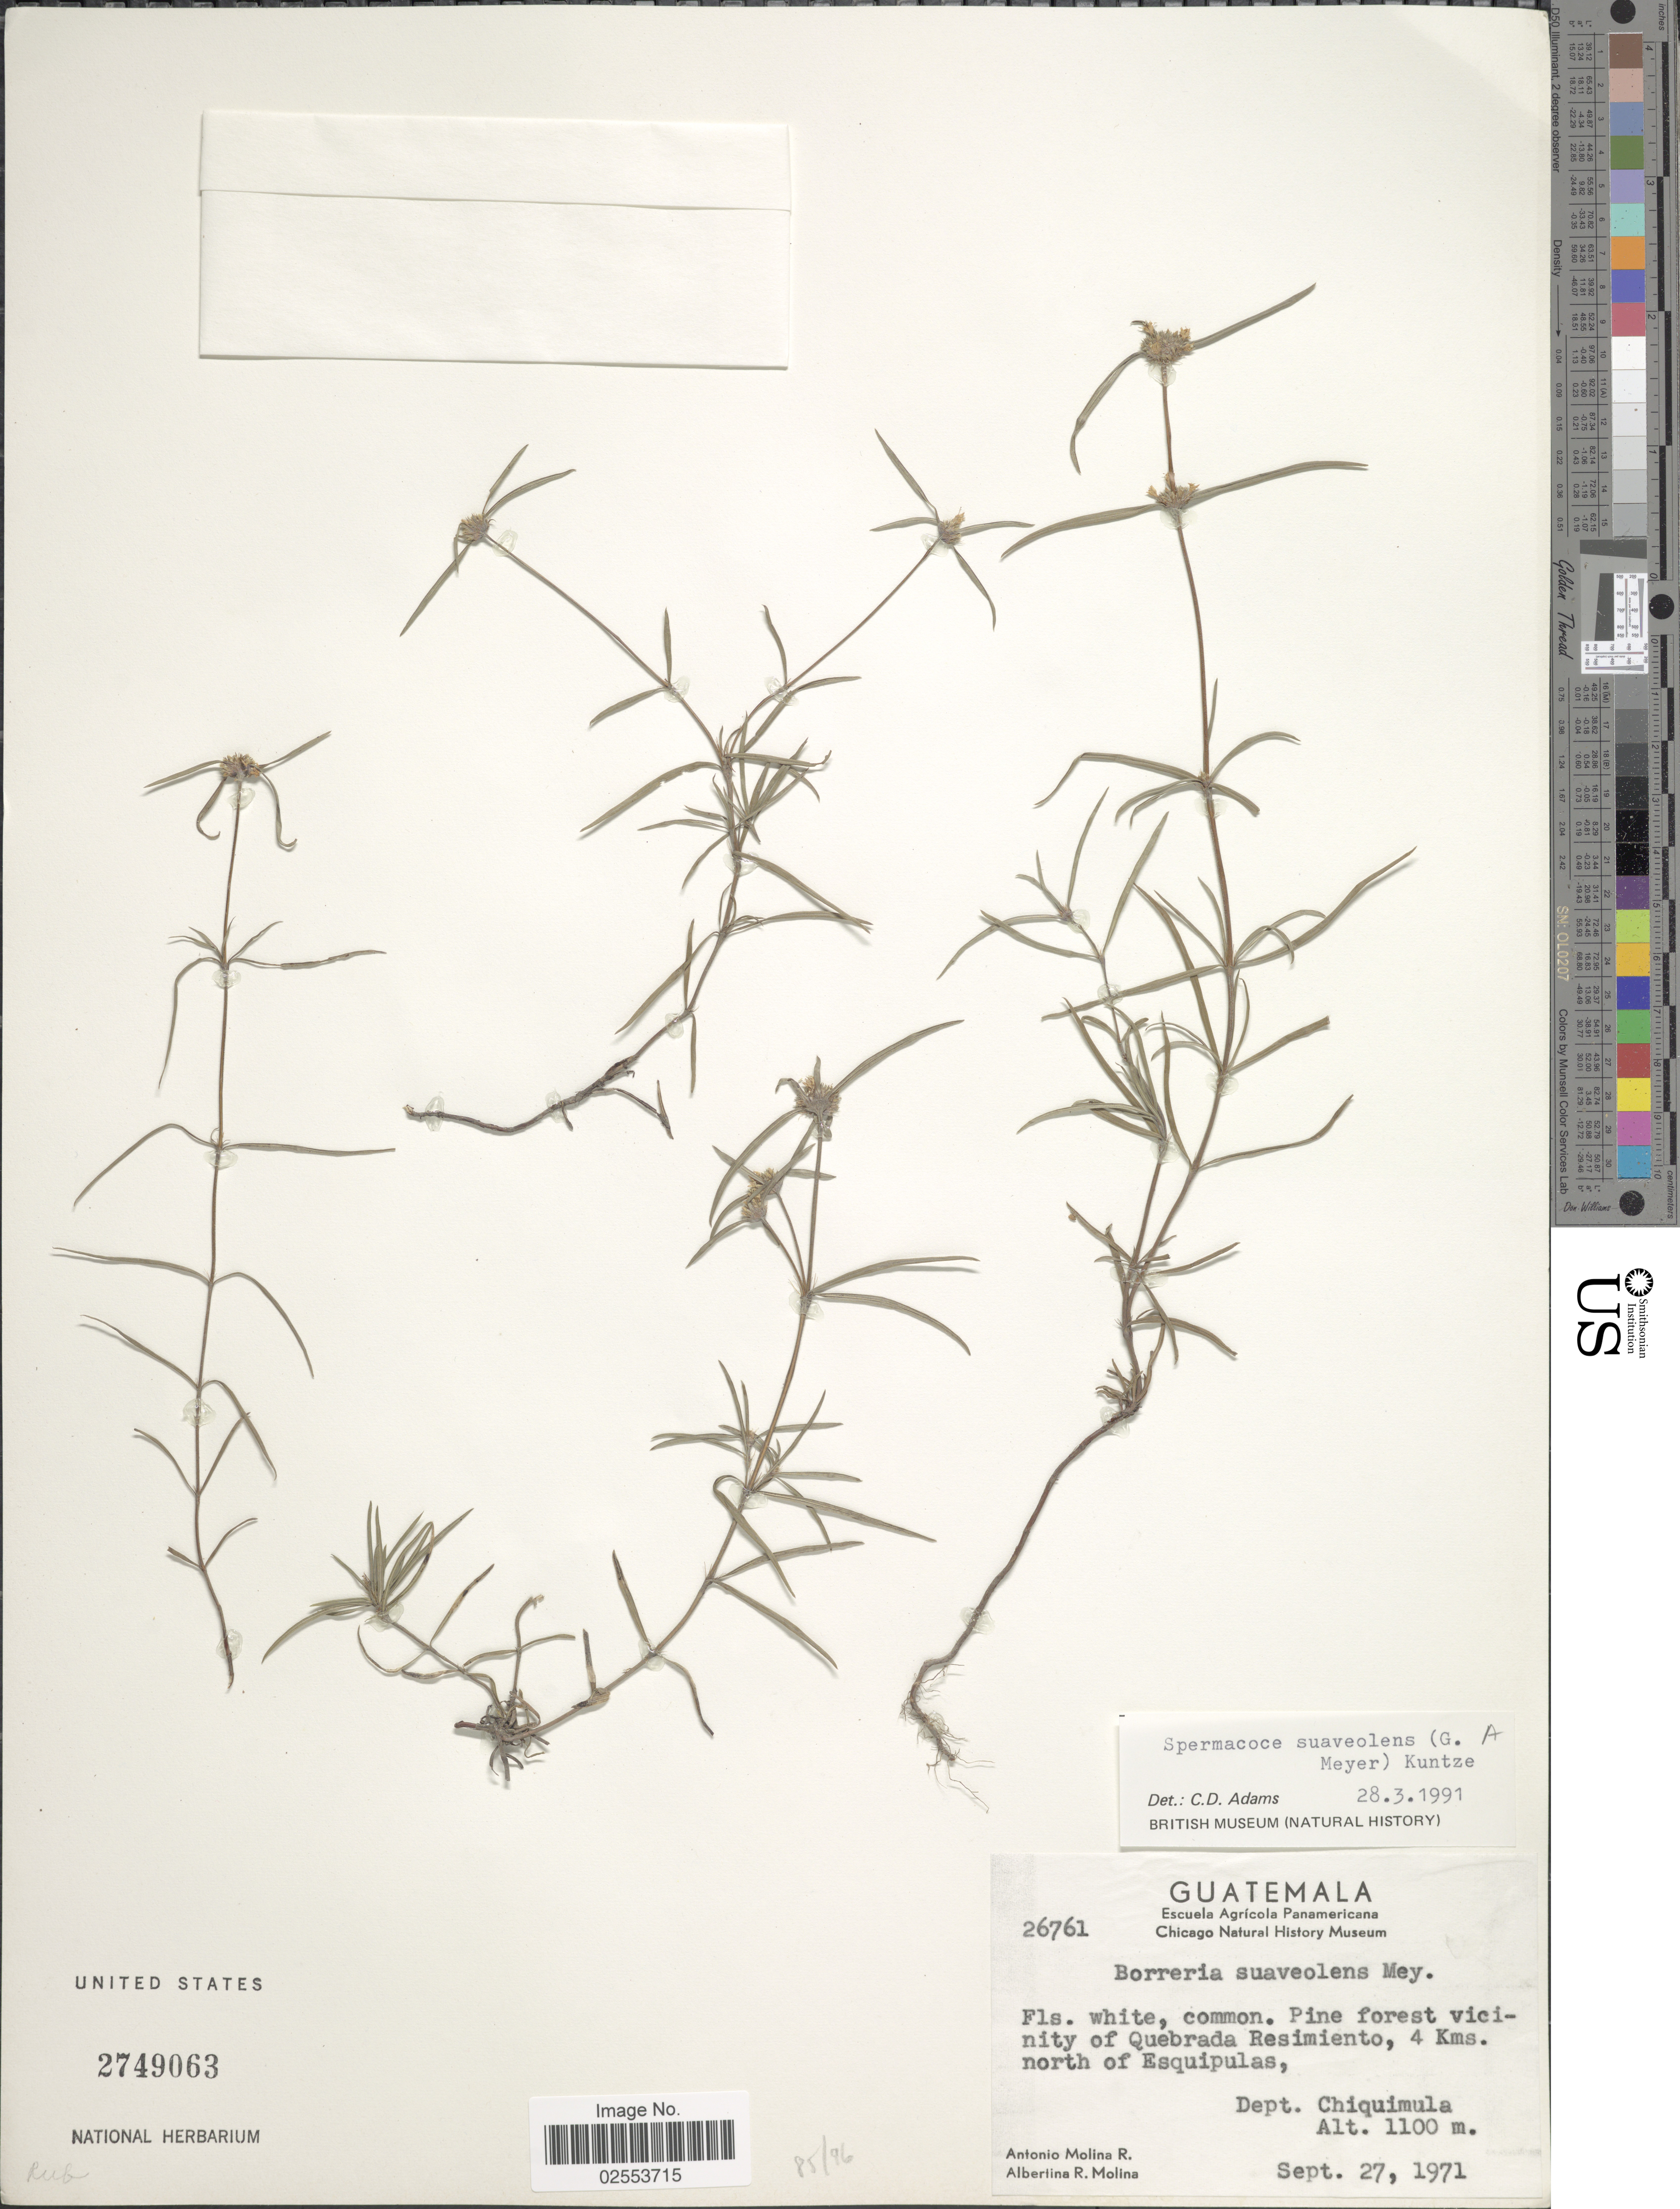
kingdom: Plantae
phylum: Tracheophyta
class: Magnoliopsida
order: Gentianales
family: Rubiaceae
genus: Spermacoce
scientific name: Spermacoce suaveolens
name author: (G. Mey.) Kuntze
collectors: A. Molina R. & A. R. Molina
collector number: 26761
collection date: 1971-09-27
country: Guatemala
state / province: Chiquimula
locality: Pine forest vicinity of Quebrada Resimiento, 4 Kms. north of Esquipulas.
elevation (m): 1100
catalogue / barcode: US 2749063